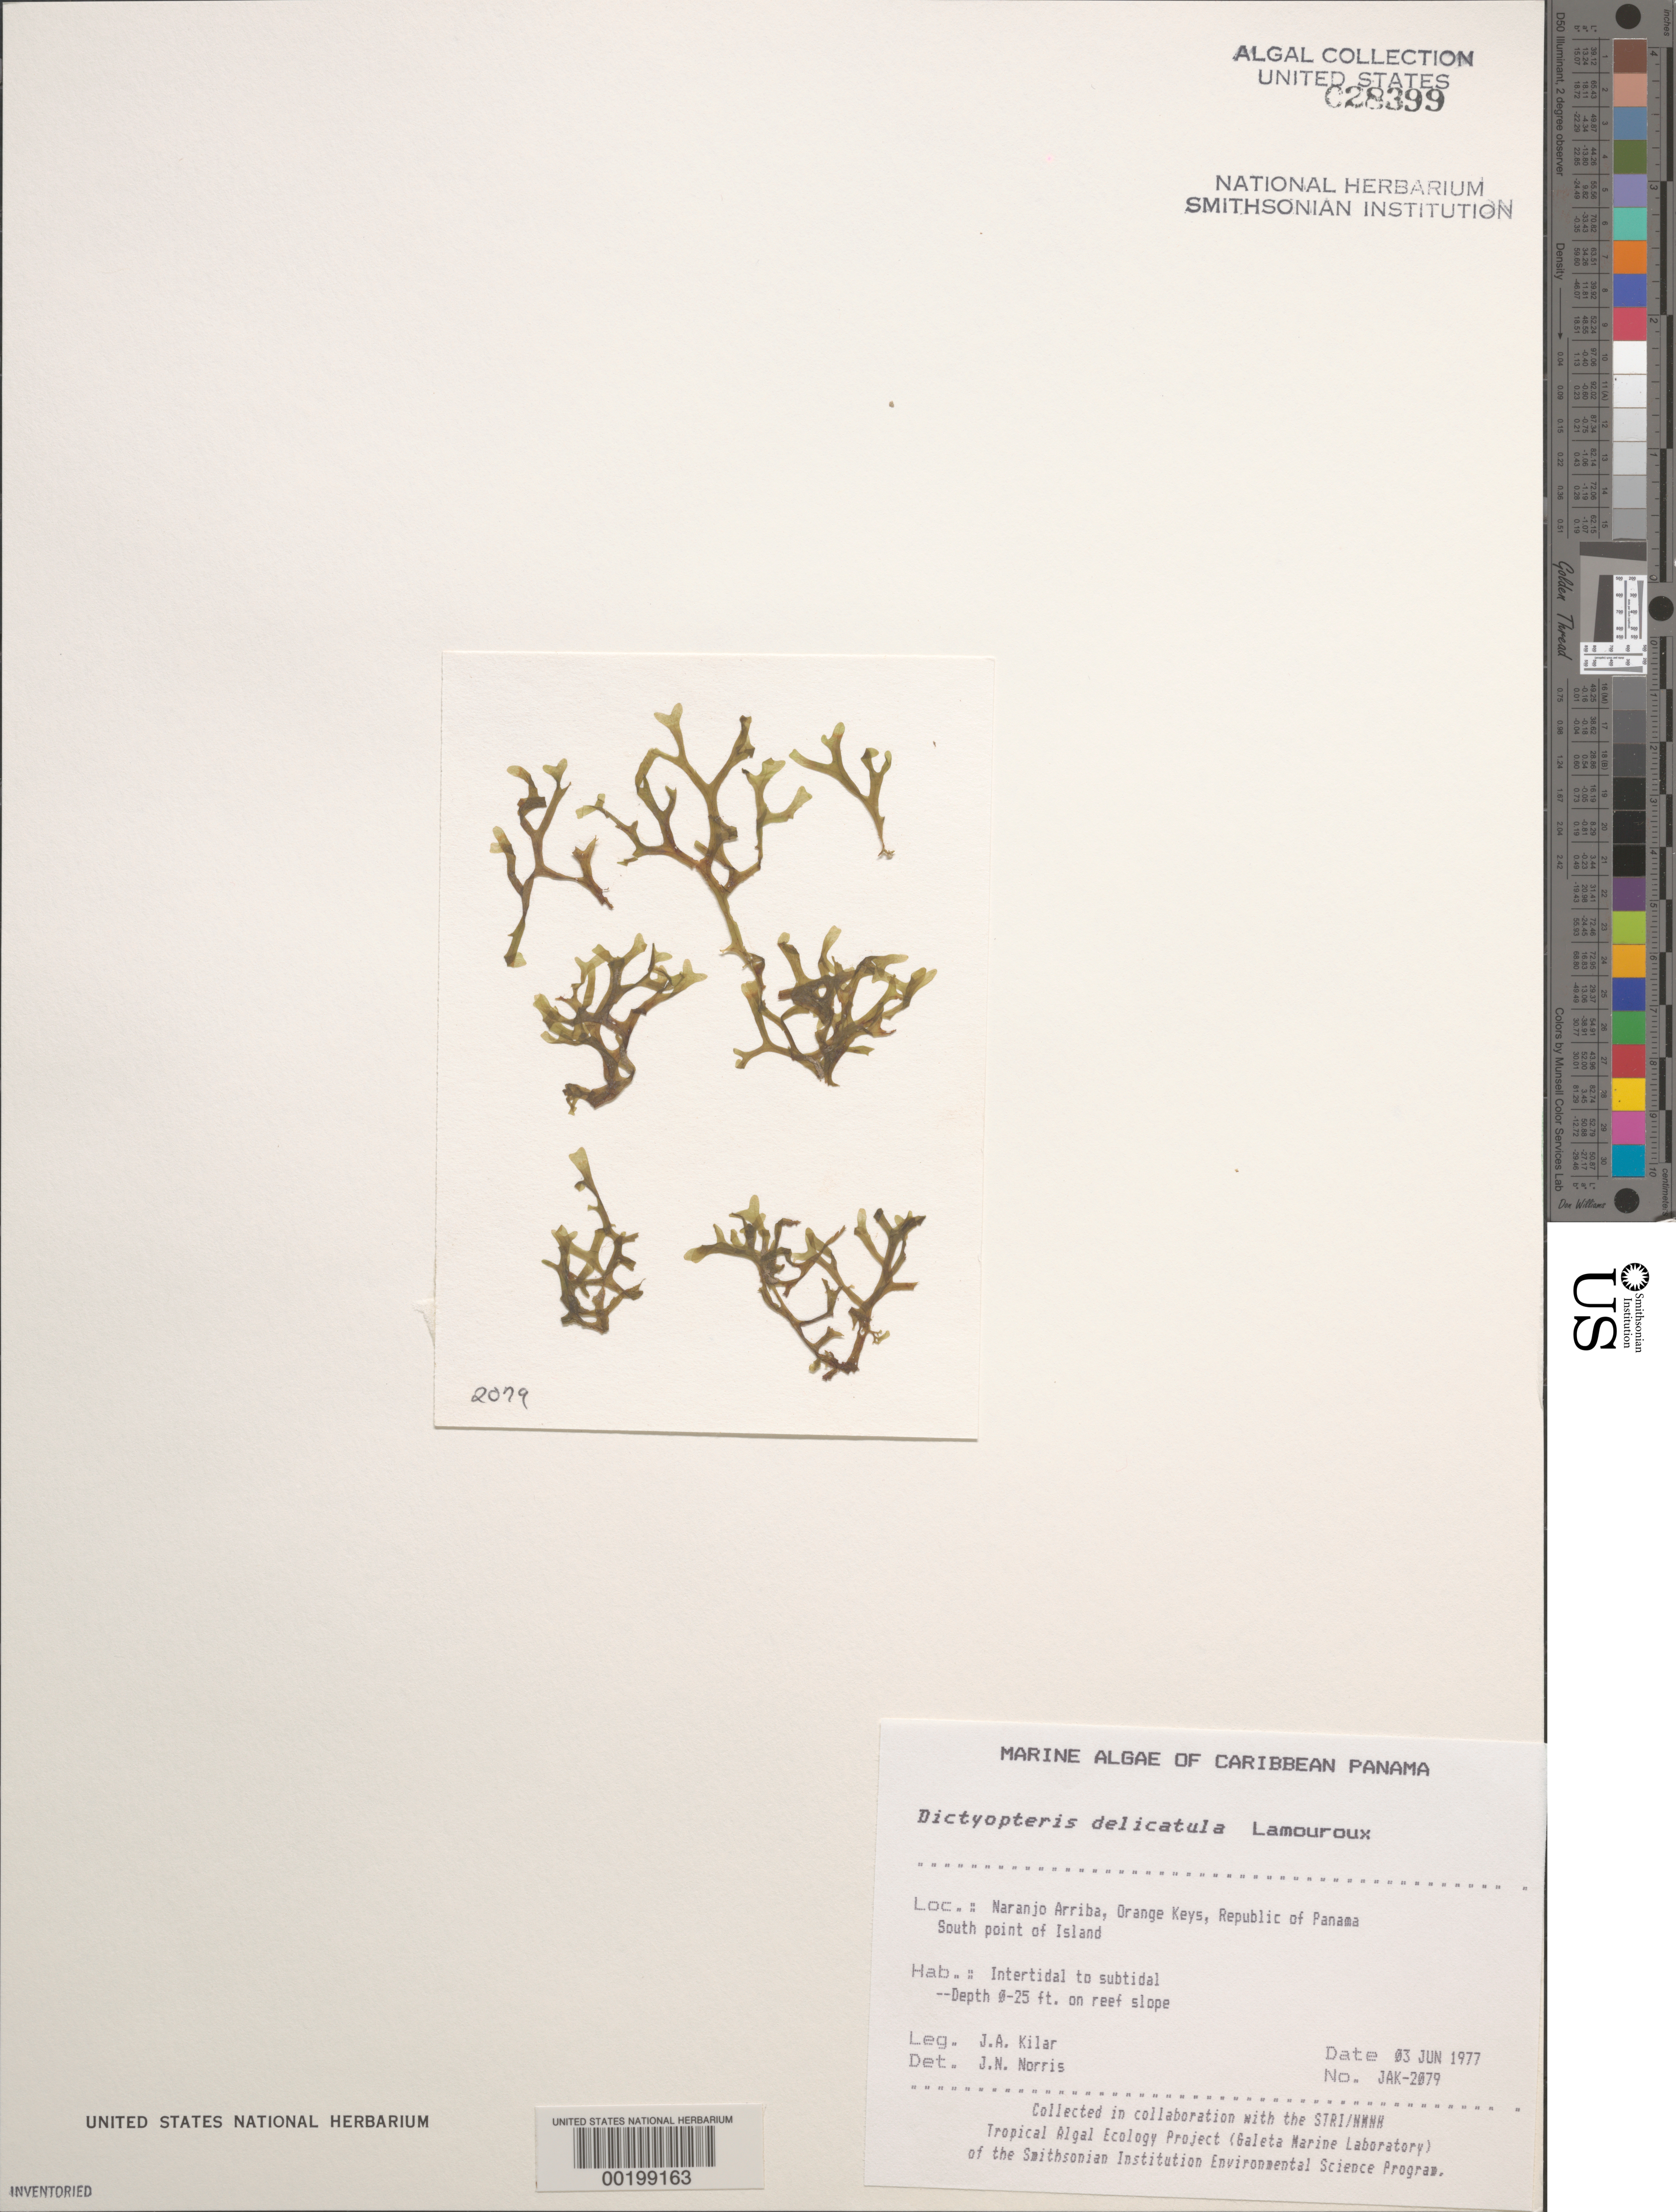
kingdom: Chromista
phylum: Ochrophyta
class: Phaeophyceae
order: Dictyotales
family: Dictyotaceae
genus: Dictyopteris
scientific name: Dictyopteris delicatula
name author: J.V.Lamouroux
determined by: Norris, James N.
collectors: J. A. Kilar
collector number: JAK-2079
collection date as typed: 03 Jun 1977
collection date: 1977-06-03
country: Panama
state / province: Colón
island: Naranjo Arriba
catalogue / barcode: US 28399